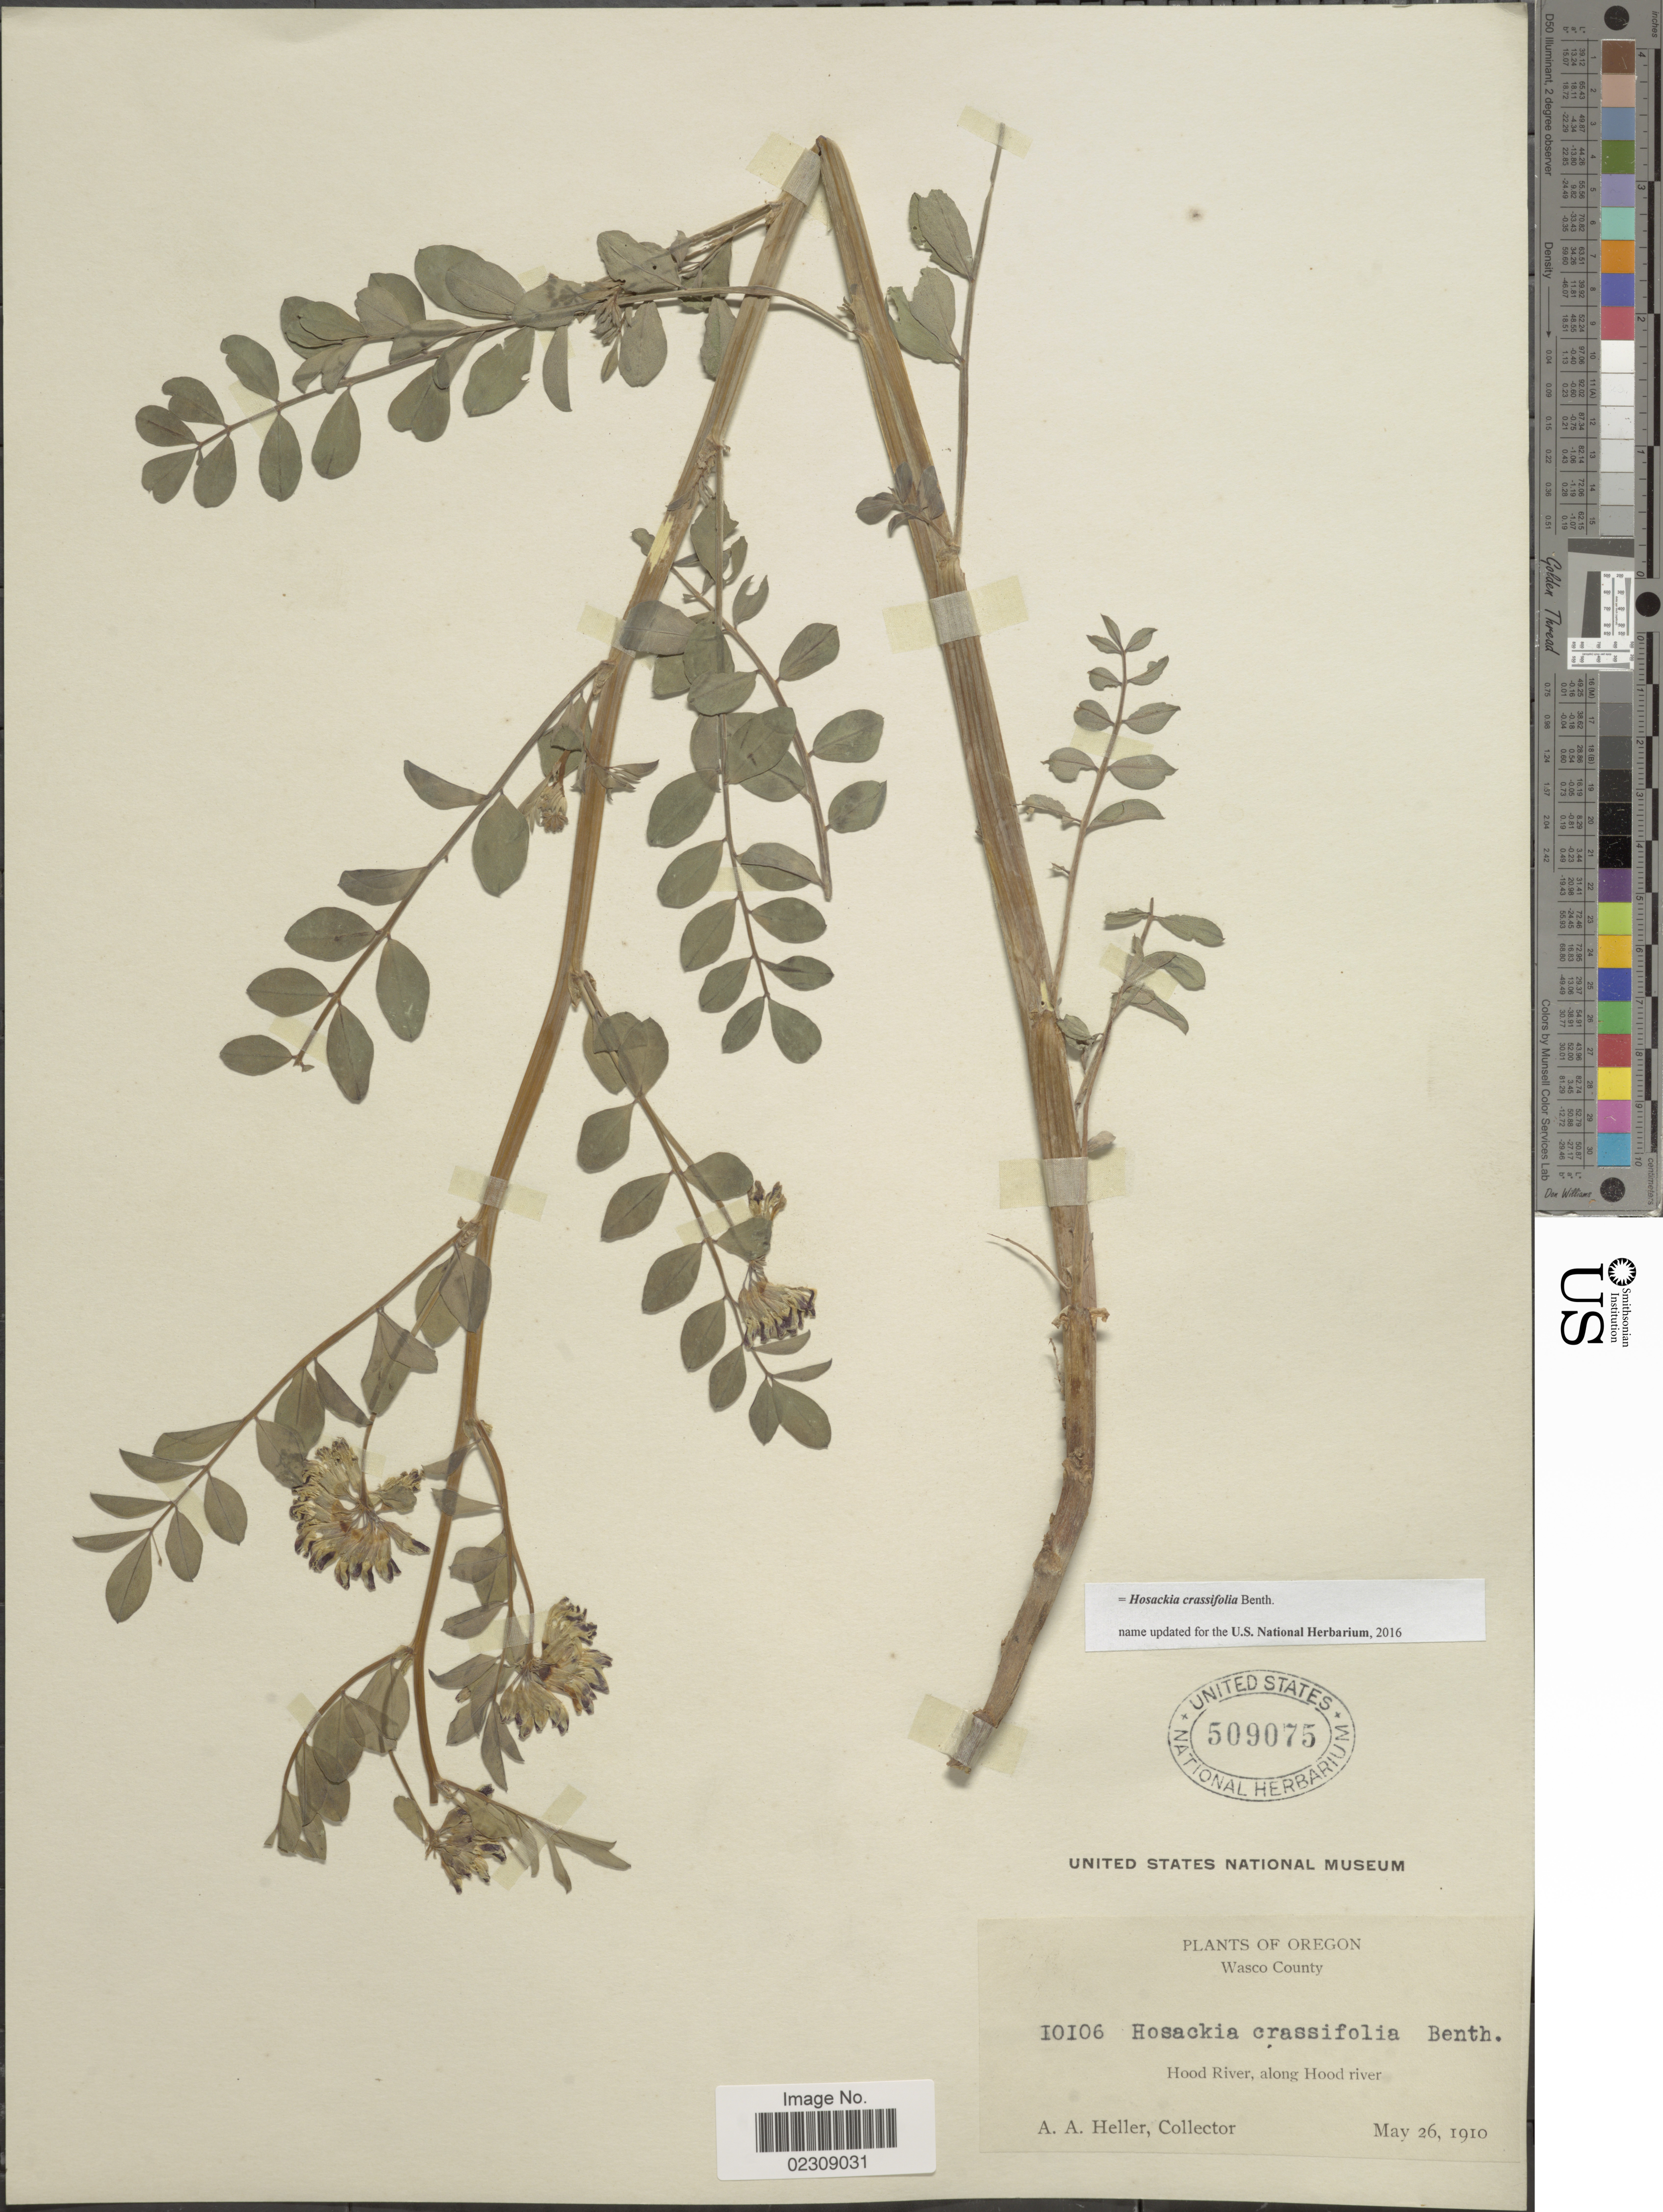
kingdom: Plantae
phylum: Tracheophyta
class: Magnoliopsida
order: Fabales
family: Fabaceae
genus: Hosackia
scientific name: Hosackia crassifolia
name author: Benth.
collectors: A. A. Heller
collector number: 10106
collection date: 1910-05-26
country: United States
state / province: Oregon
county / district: Wasco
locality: Wasco County. Hood River, along Hood river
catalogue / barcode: US 509075